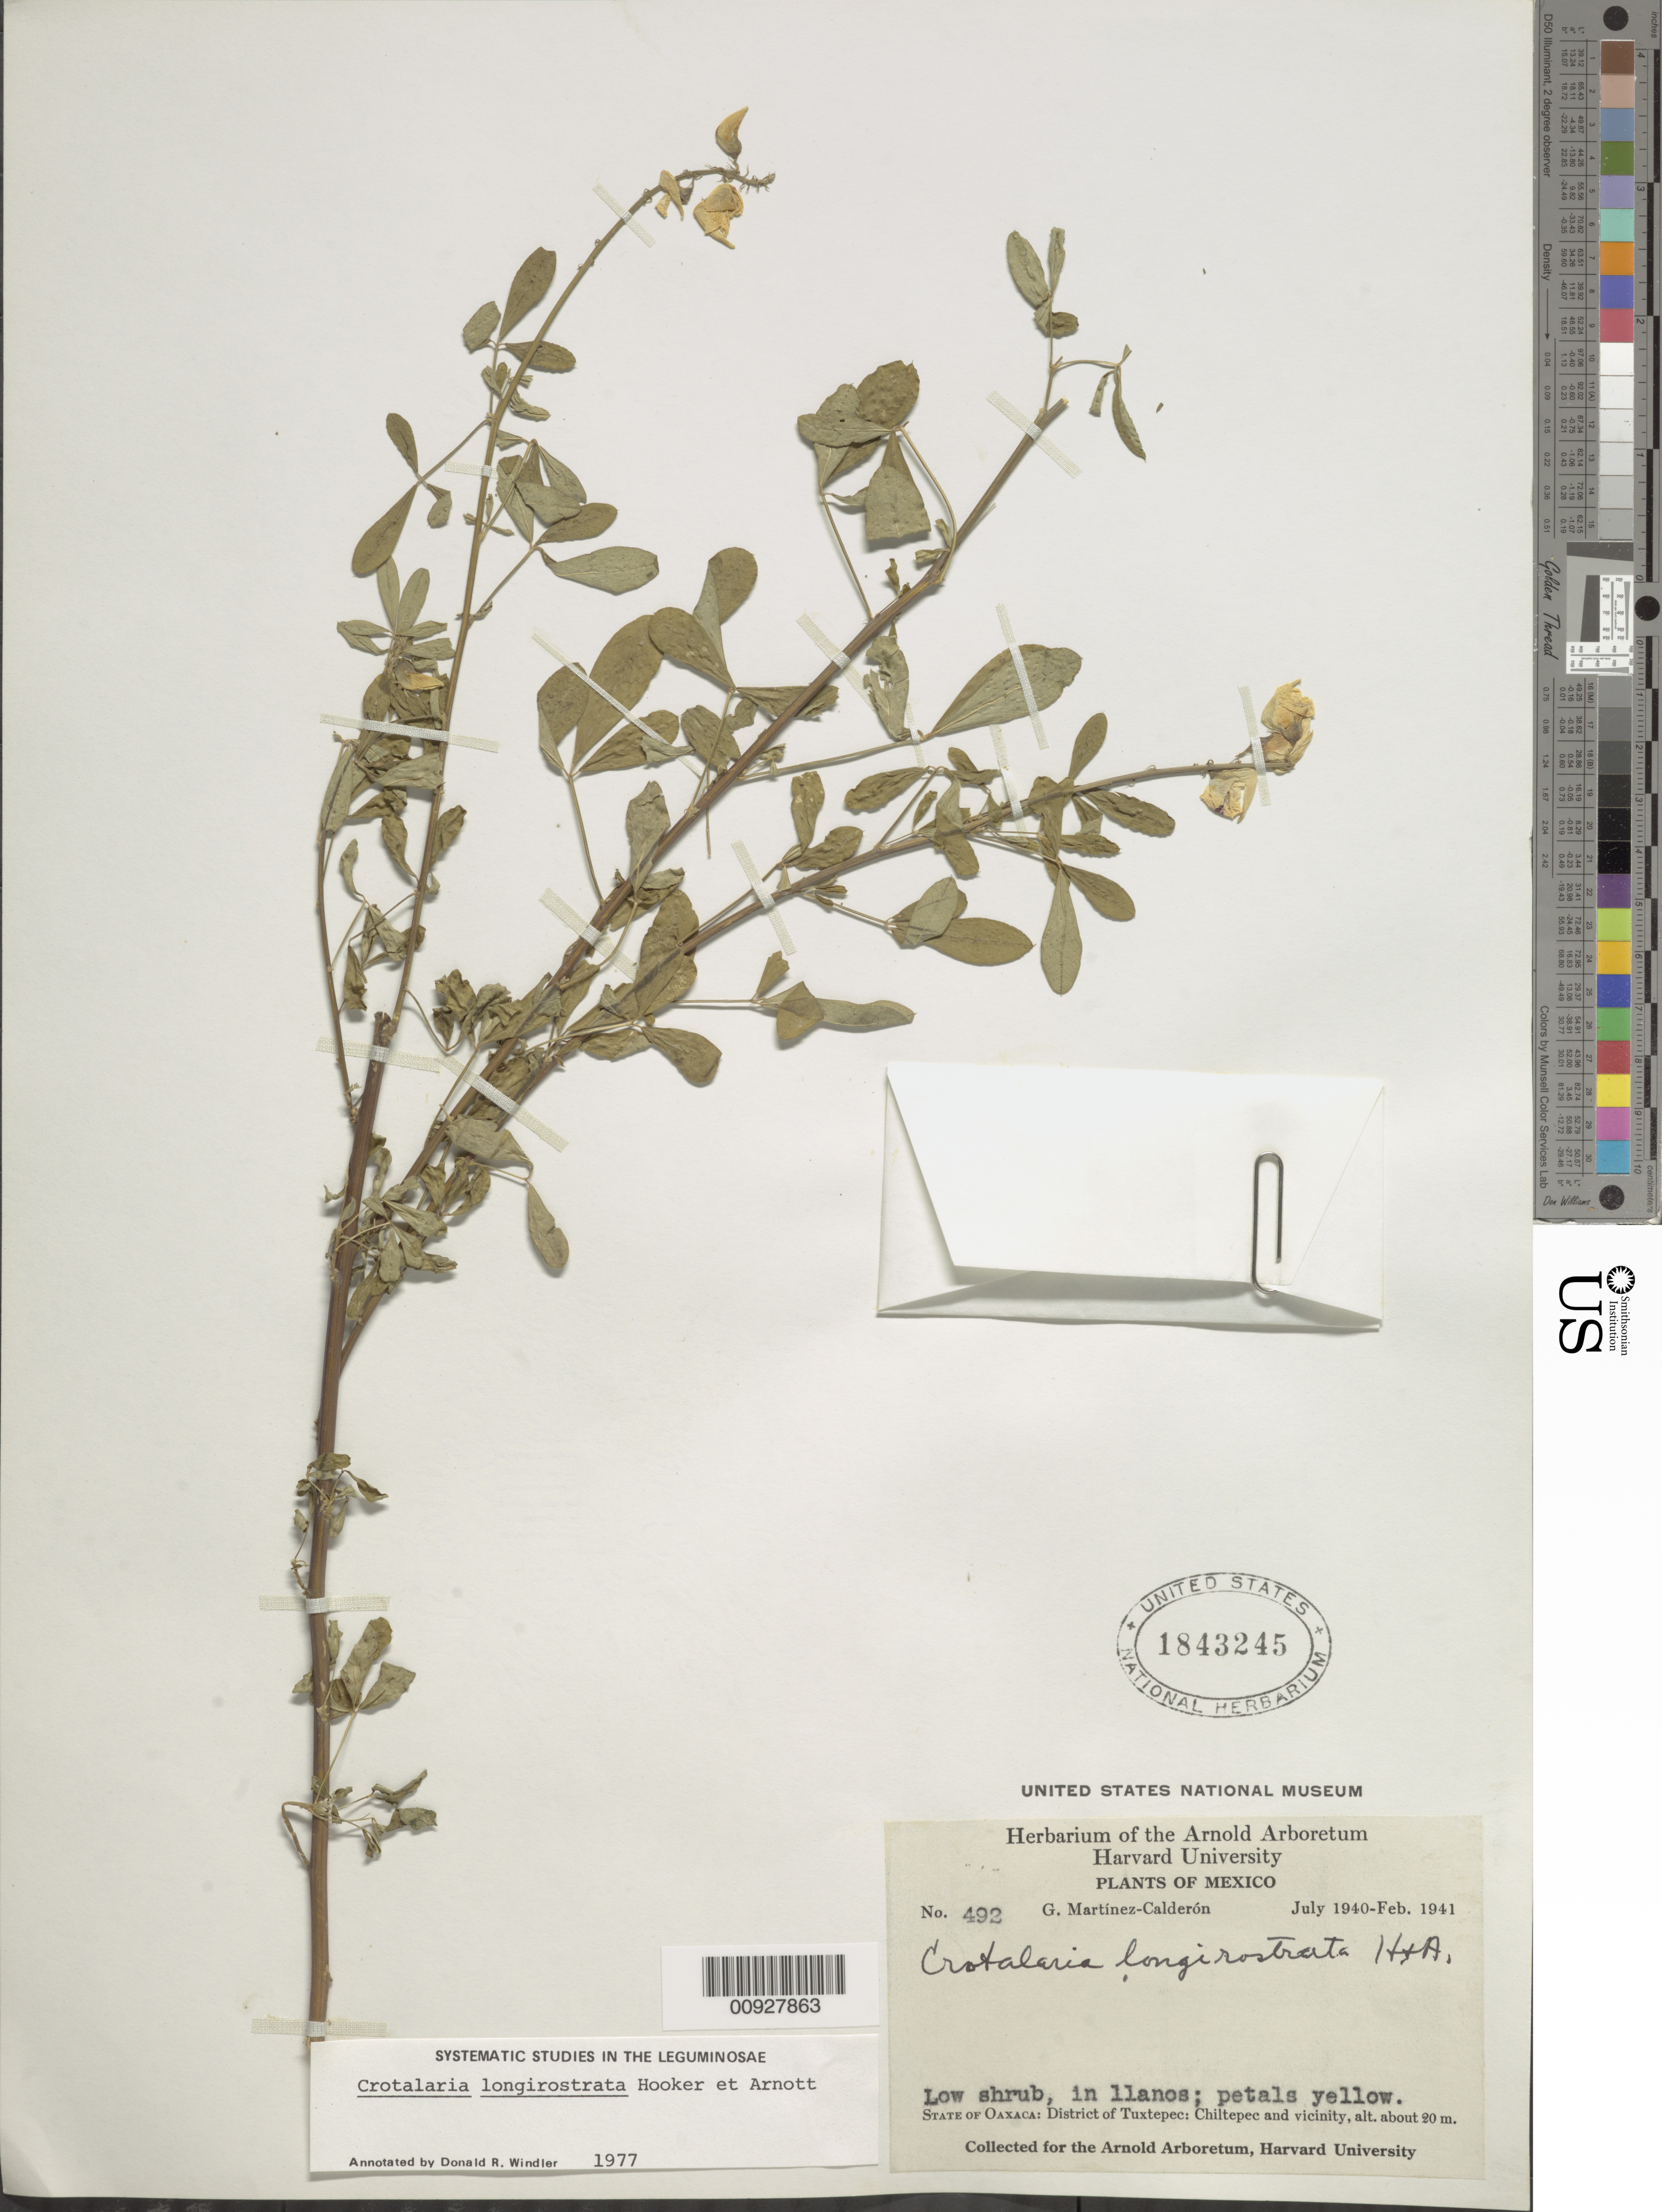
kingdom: Plantae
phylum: Tracheophyta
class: Magnoliopsida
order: Fabales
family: Fabaceae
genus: Crotalaria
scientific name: Crotalaria longirostrata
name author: Hook. & Arn.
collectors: G. Martinez-C.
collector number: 492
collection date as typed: Jul 1940 to -- Feb 1941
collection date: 1940-07/1941-02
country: Mexico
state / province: Oaxaca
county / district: Tuxtepec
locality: State of Oaxaca: District of Tuxtepec: Chiltepec and vicinity.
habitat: In llanos.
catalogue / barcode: US 1843245